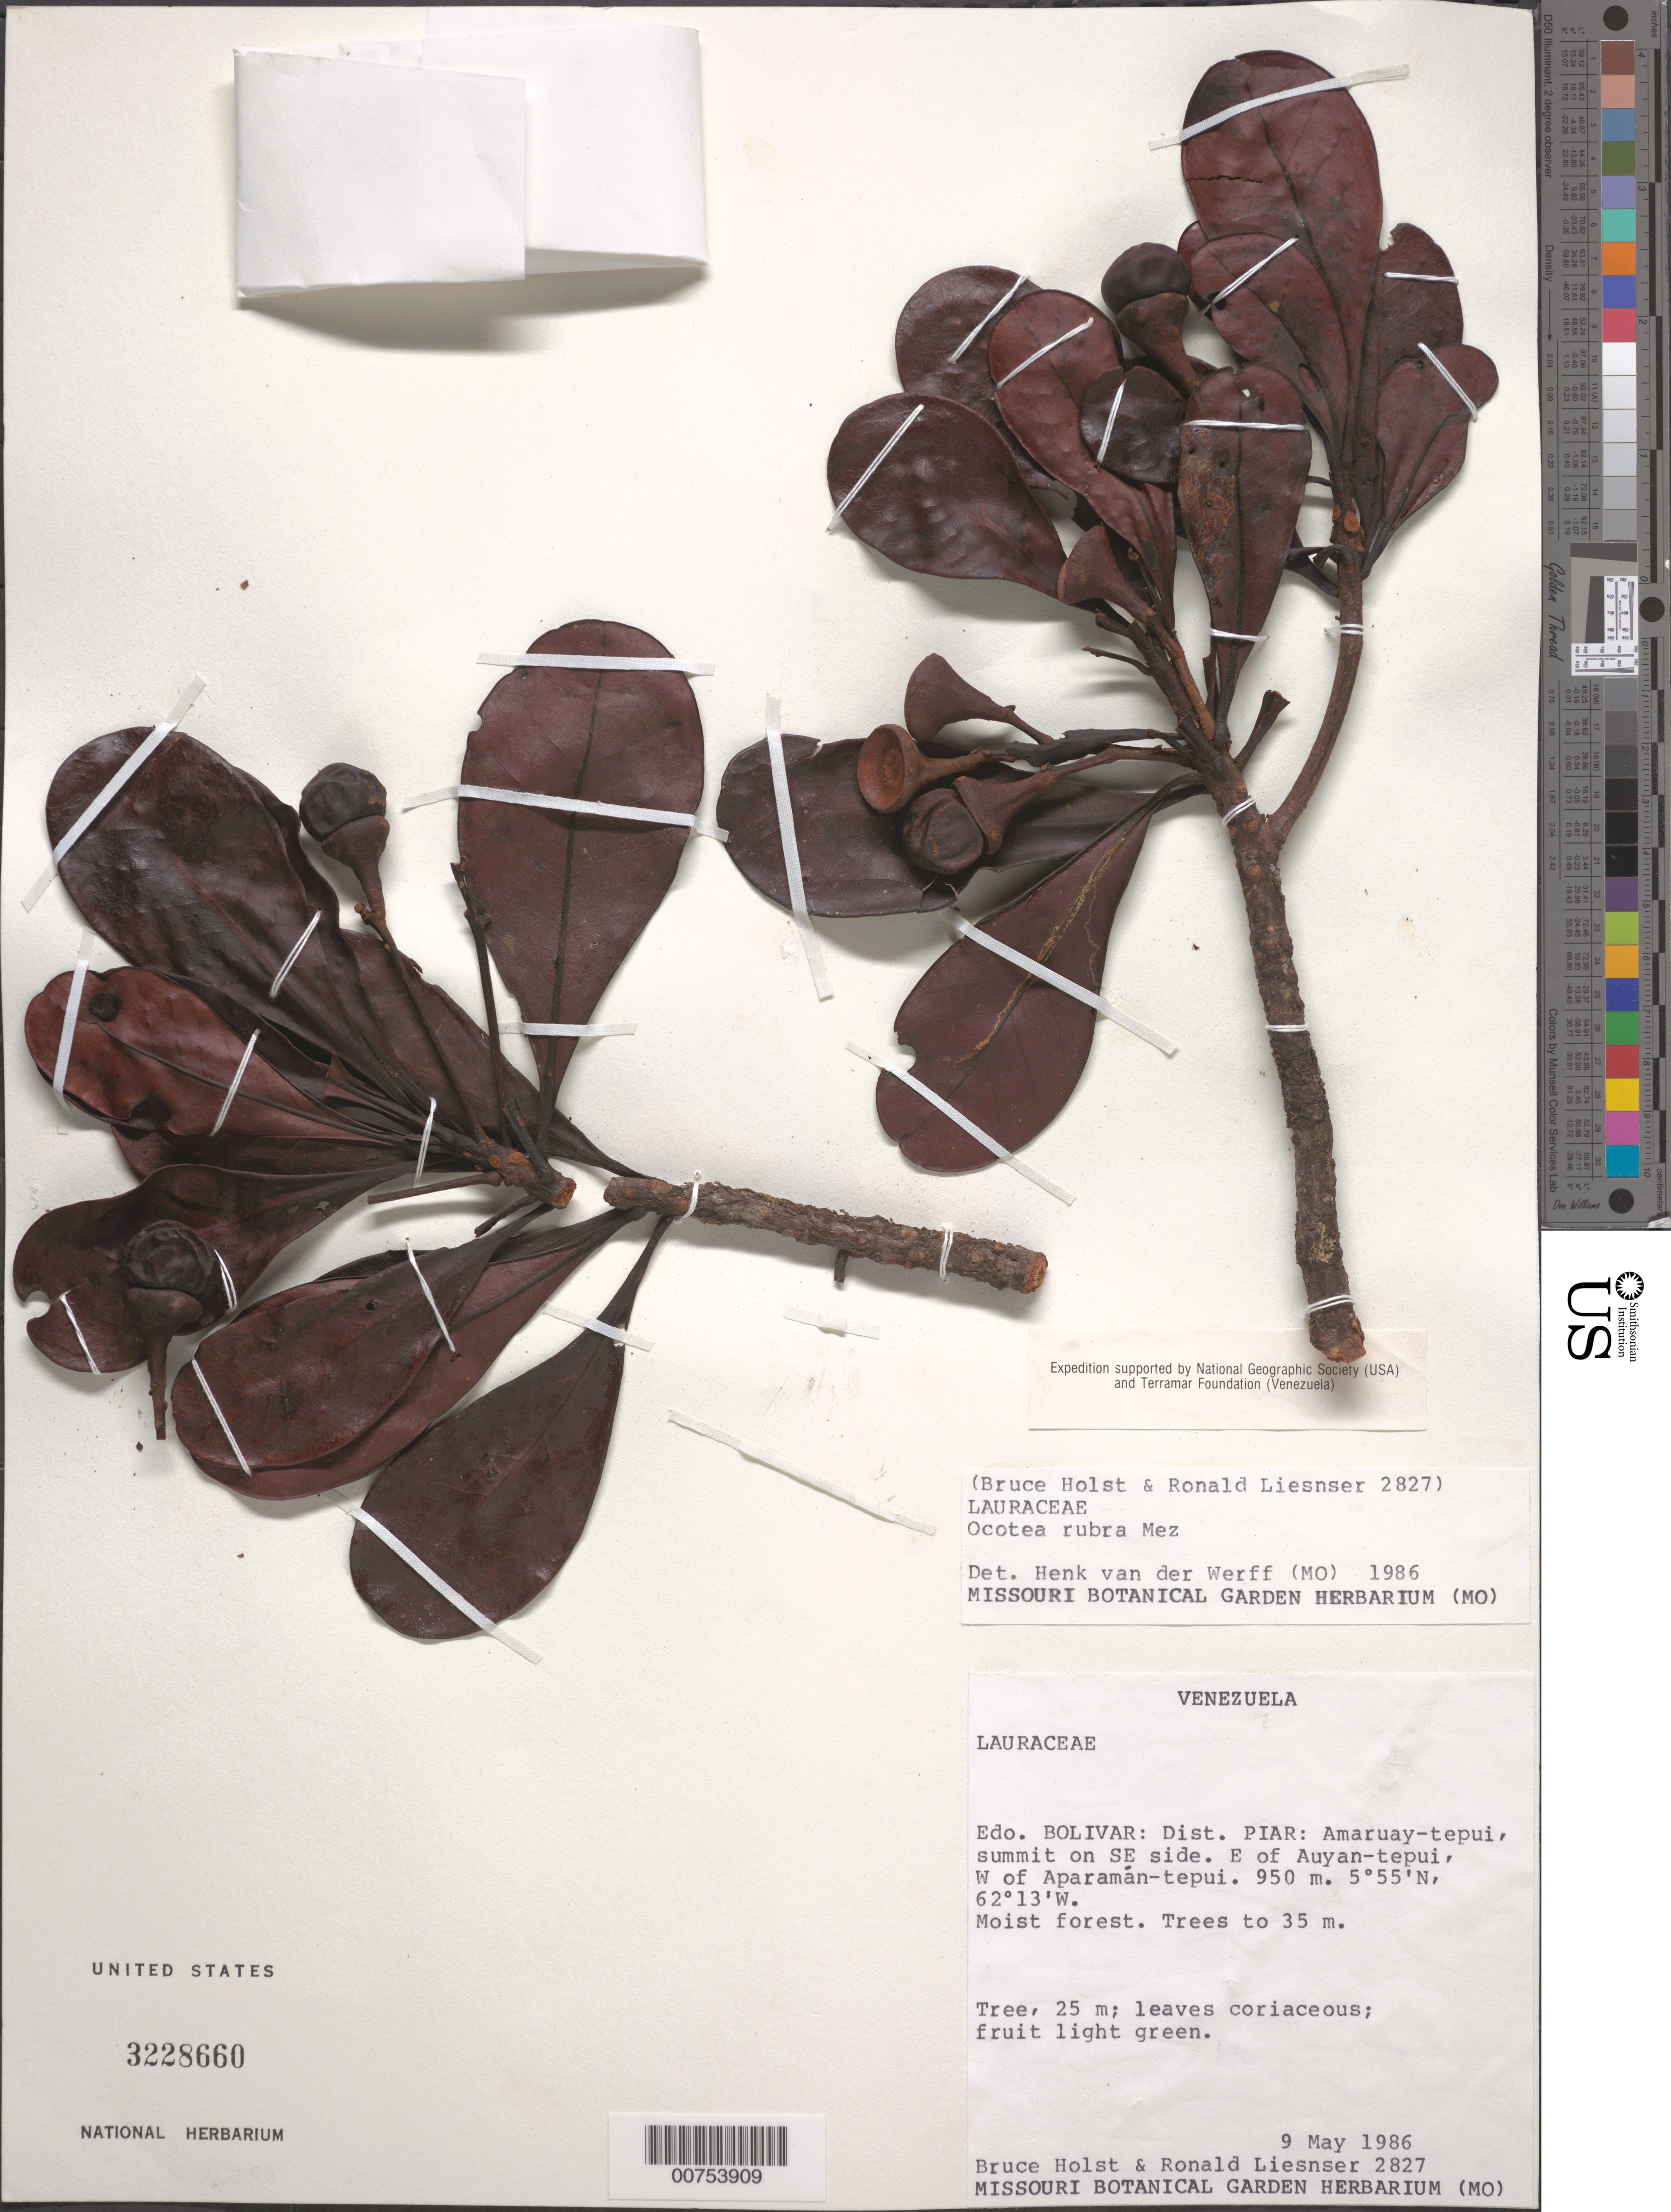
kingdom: Plantae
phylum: Tracheophyta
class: Magnoliopsida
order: Laurales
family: Lauraceae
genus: Ocotea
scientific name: Ocotea rubra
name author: Mez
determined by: van der Werff, H., (MO), Missouri Botanical Garden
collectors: B. Holst & R. L. Liesner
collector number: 2827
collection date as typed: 9-May-86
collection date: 1986-05-09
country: Venezuela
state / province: Bolívar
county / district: Piar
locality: Amaruay-tepuí, E of Auyan-tepuí, W of Aparaman-tepuí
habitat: Moist forest, trees to 35 m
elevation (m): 950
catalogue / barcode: US 3228660